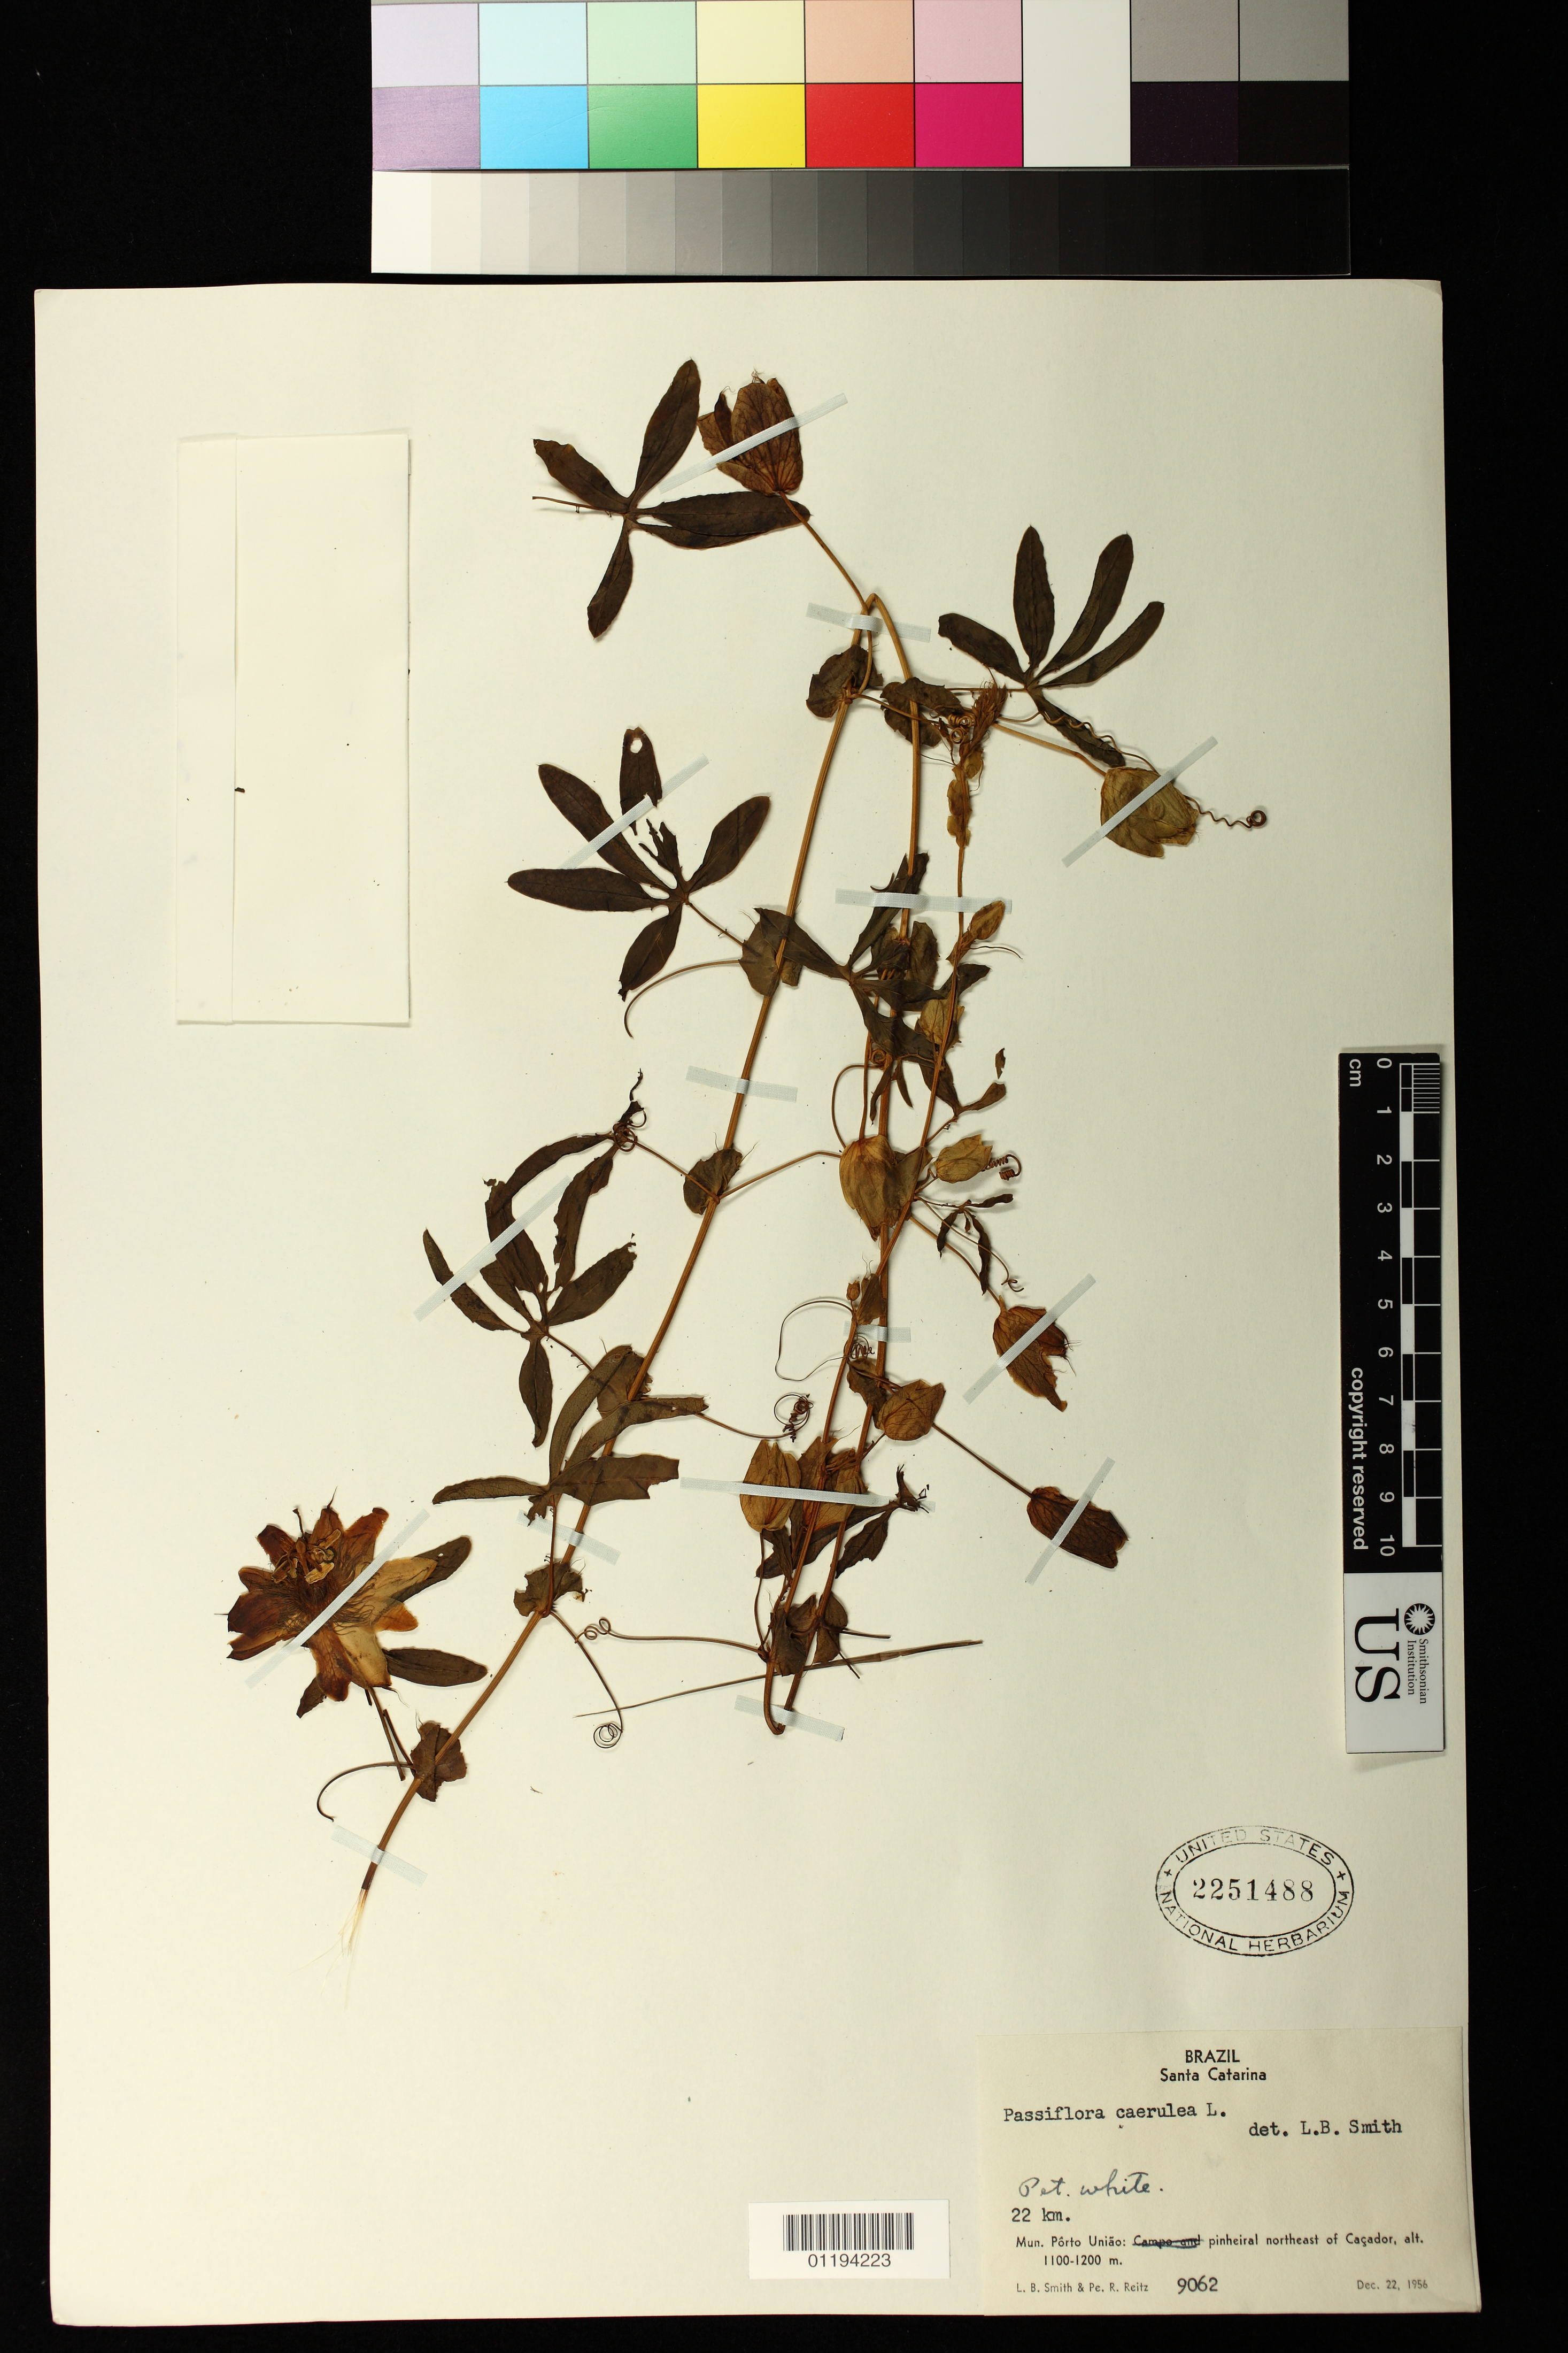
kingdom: Plantae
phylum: Tracheophyta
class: Magnoliopsida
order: Malpighiales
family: Passifloraceae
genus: Passiflora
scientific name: Passiflora caerulea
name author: L.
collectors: L. Smith & R. Reitz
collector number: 9062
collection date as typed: Dec 22 1956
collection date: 1956-12-22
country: Brazil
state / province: Santa Catarina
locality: Mun. Porto Uniao: Pinheiral northeast of Cacador, 22km.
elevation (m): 1100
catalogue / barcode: US 2251488